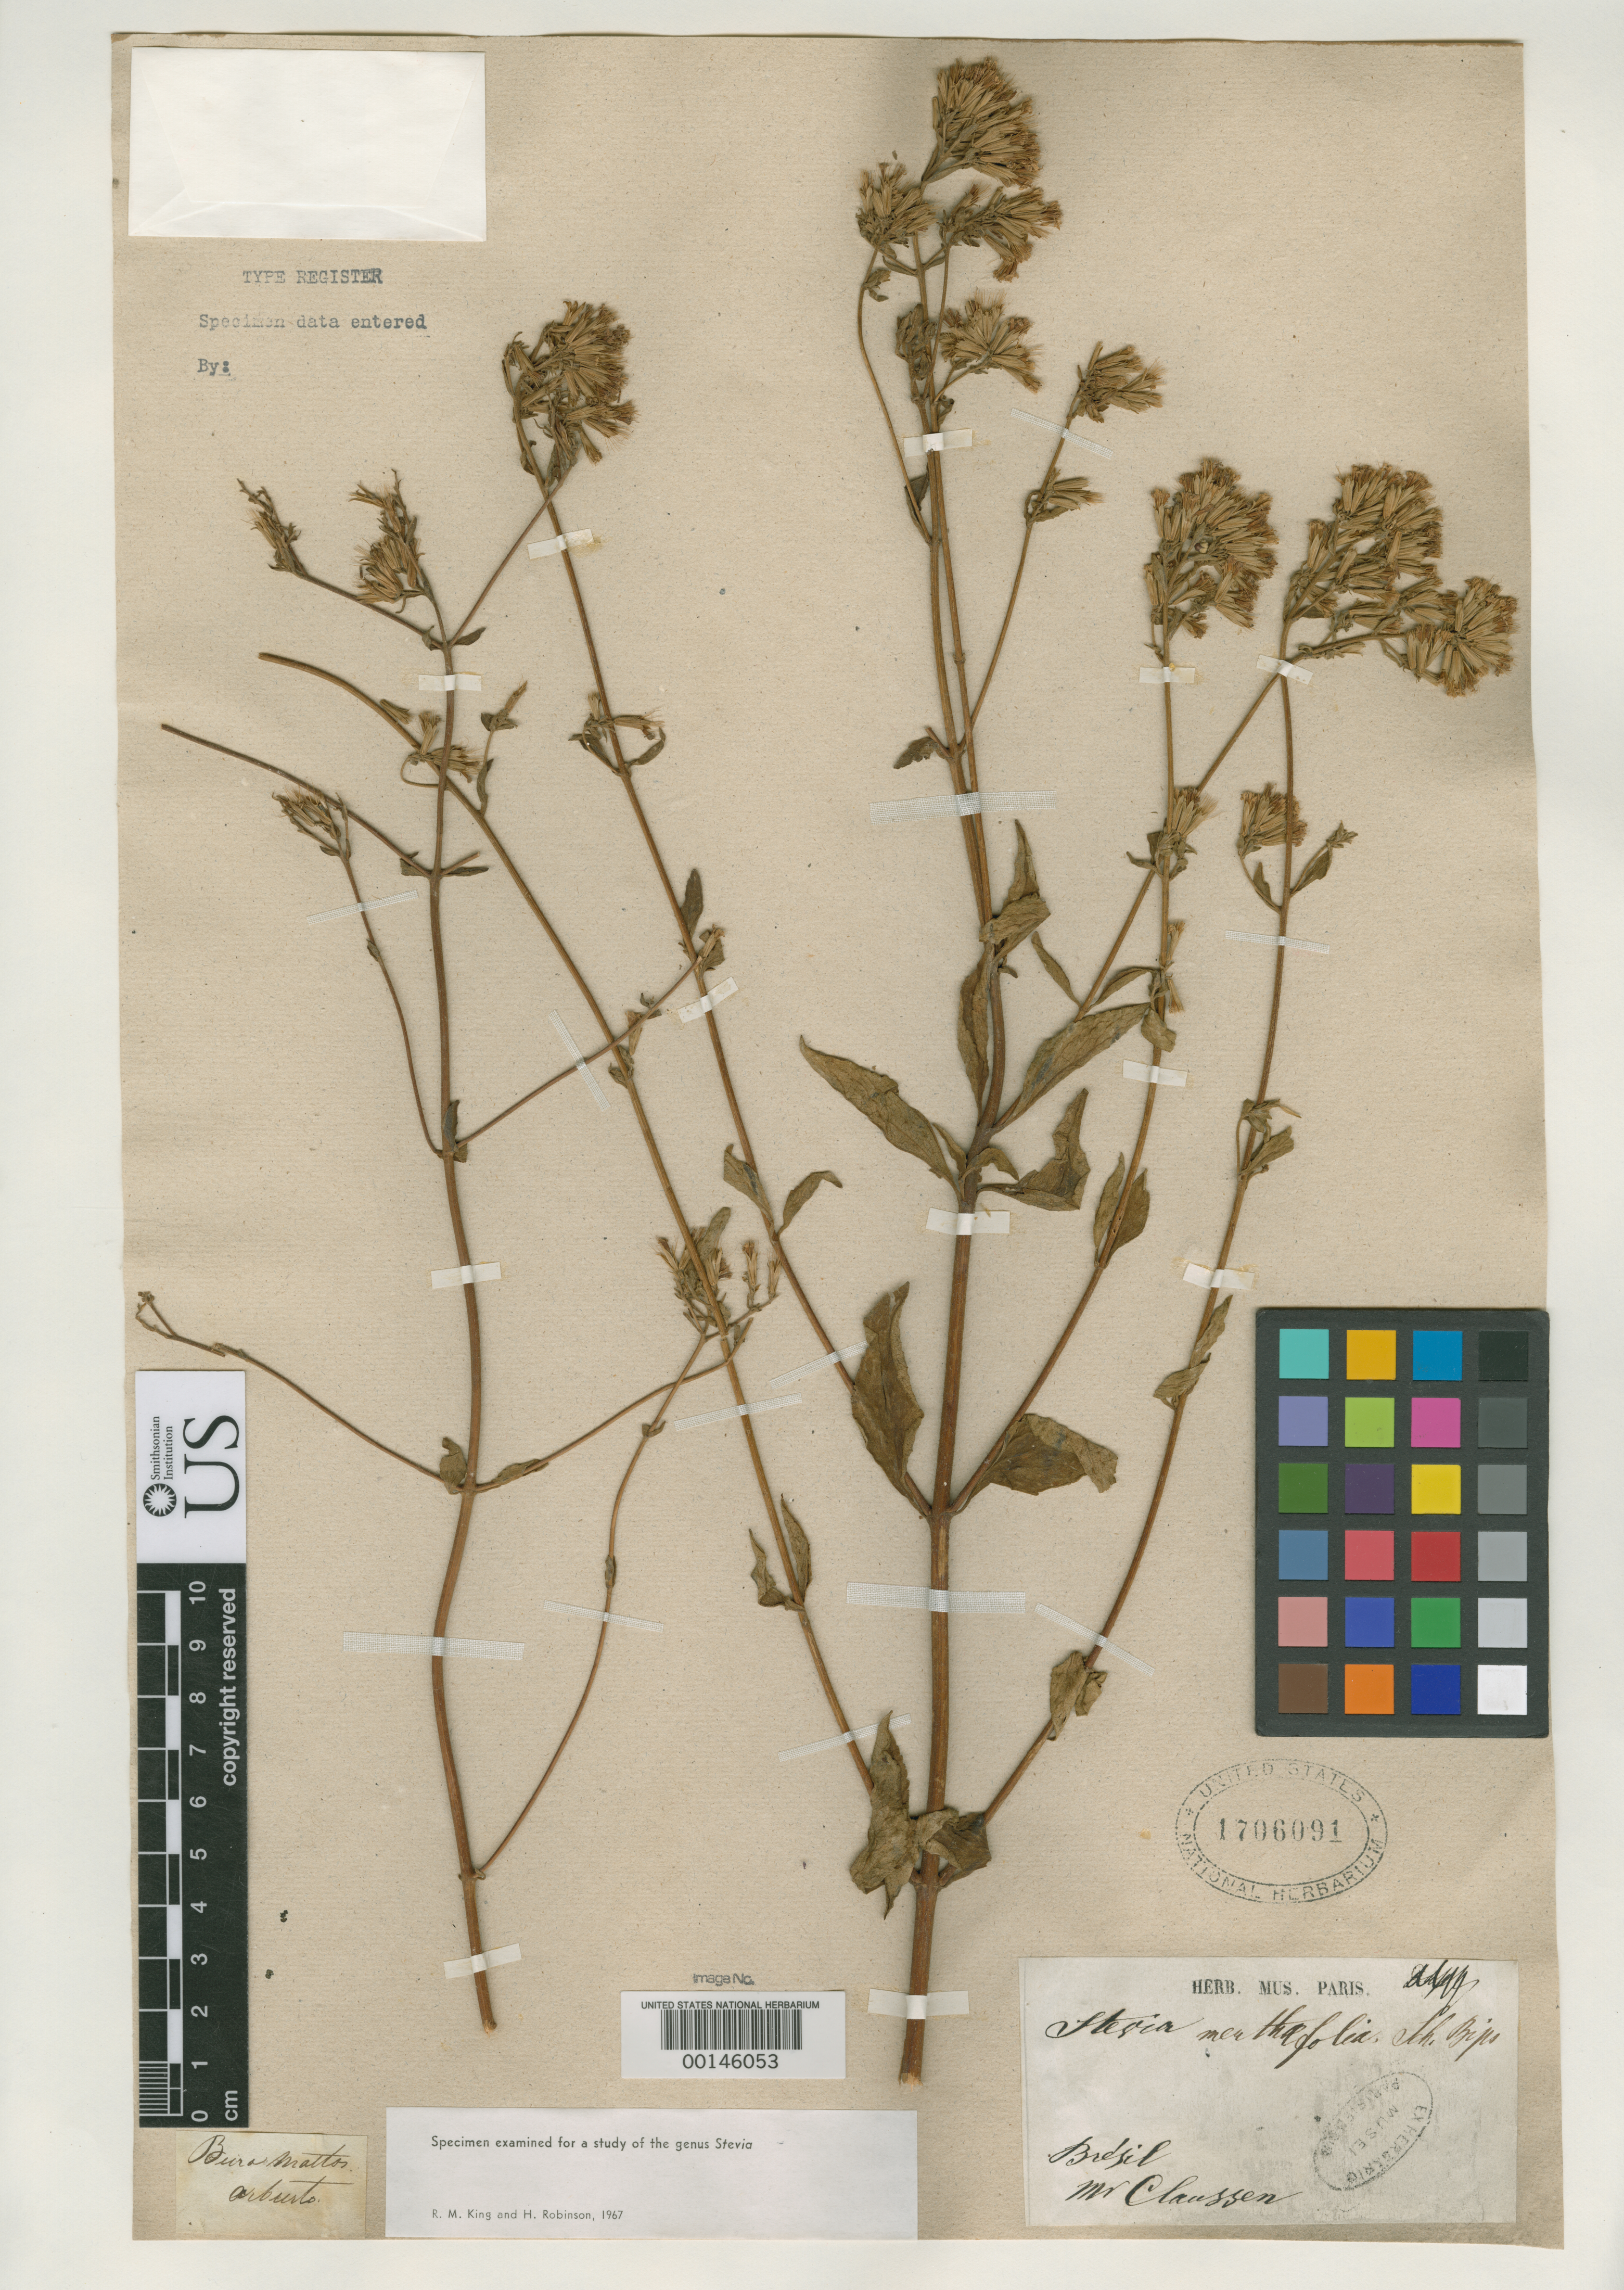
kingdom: Plantae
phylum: Tracheophyta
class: Magnoliopsida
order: Asterales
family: Asteraceae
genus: Stevia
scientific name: Stevia menthaefolia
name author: Sch. Bip.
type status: Possible Isotype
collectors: P. Claussen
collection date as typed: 1845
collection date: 1845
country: Brazil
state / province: Minas Gerais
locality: Martio.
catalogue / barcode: US 1706091